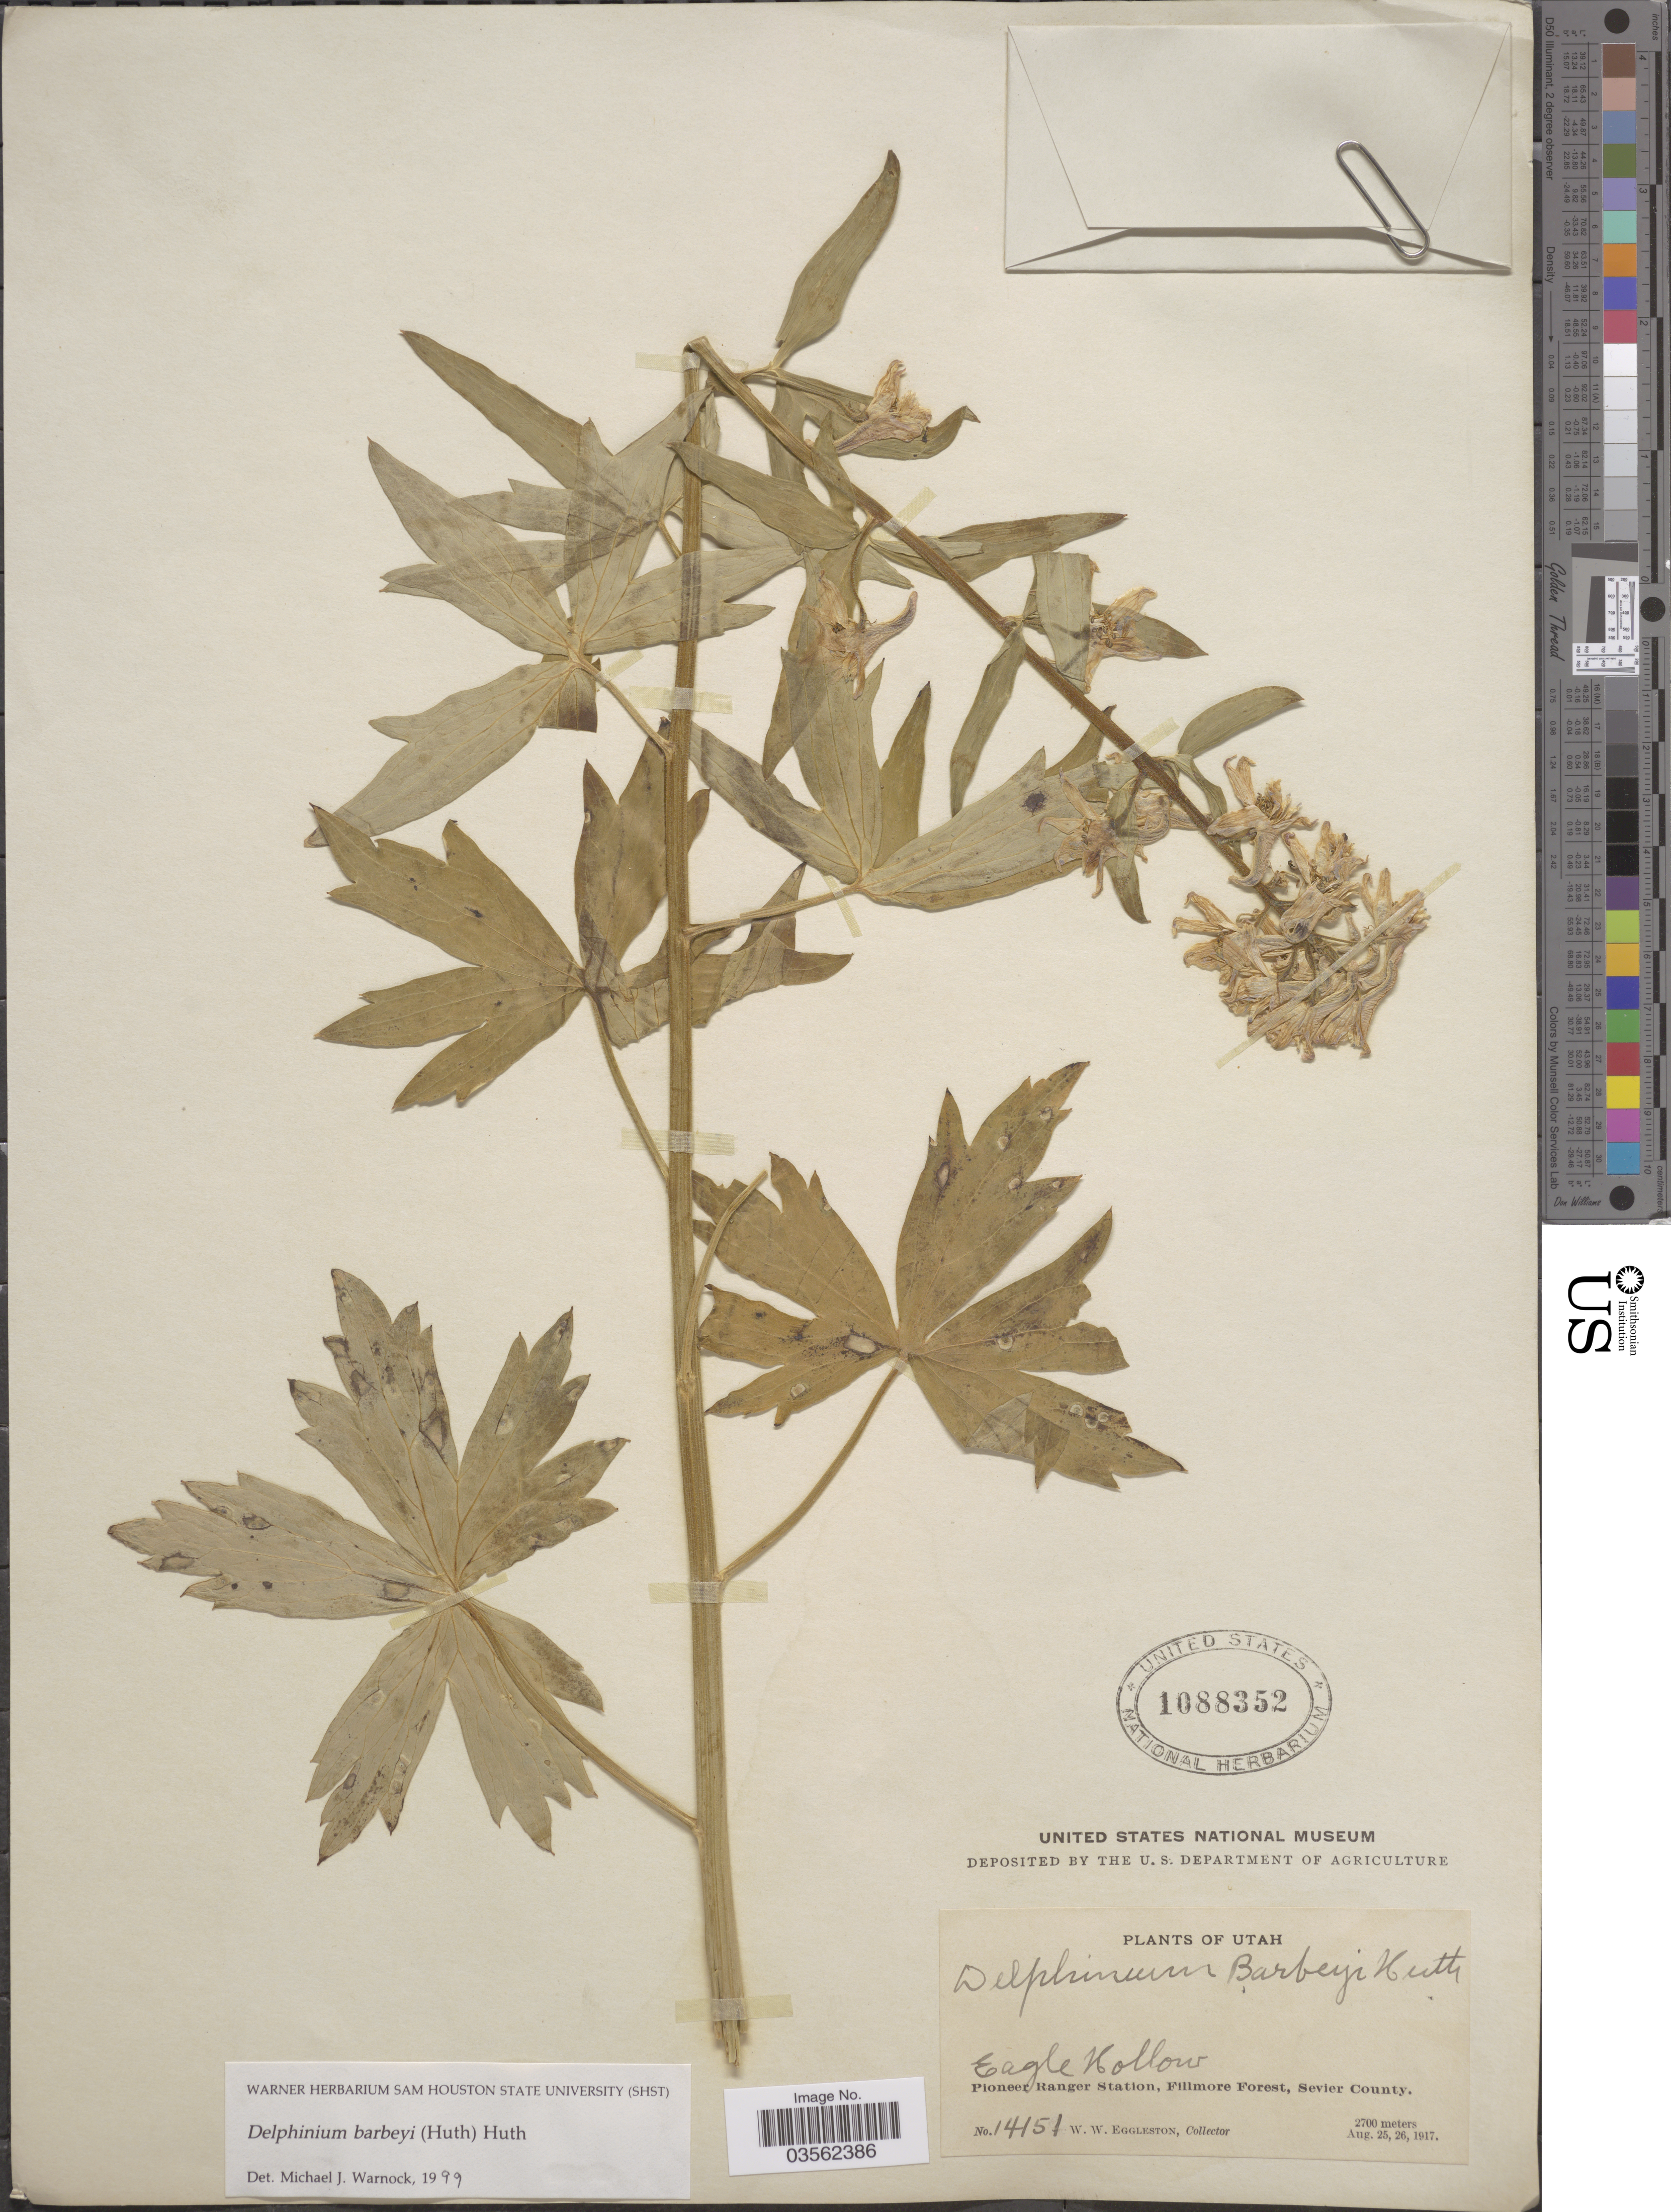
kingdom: Plantae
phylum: Tracheophyta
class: Magnoliopsida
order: Ranunculales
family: Ranunculaceae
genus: Delphinium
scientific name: Delphinium barbeyi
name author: (Huth) Huth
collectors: W. W. Eggleston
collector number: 14151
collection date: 1917-08-25/1917-08-26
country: United States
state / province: Utah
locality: Eagle Hollow. Pioneer Ranger Station, Fillmore Forest, Sevier County.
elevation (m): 2700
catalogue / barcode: US 1088352